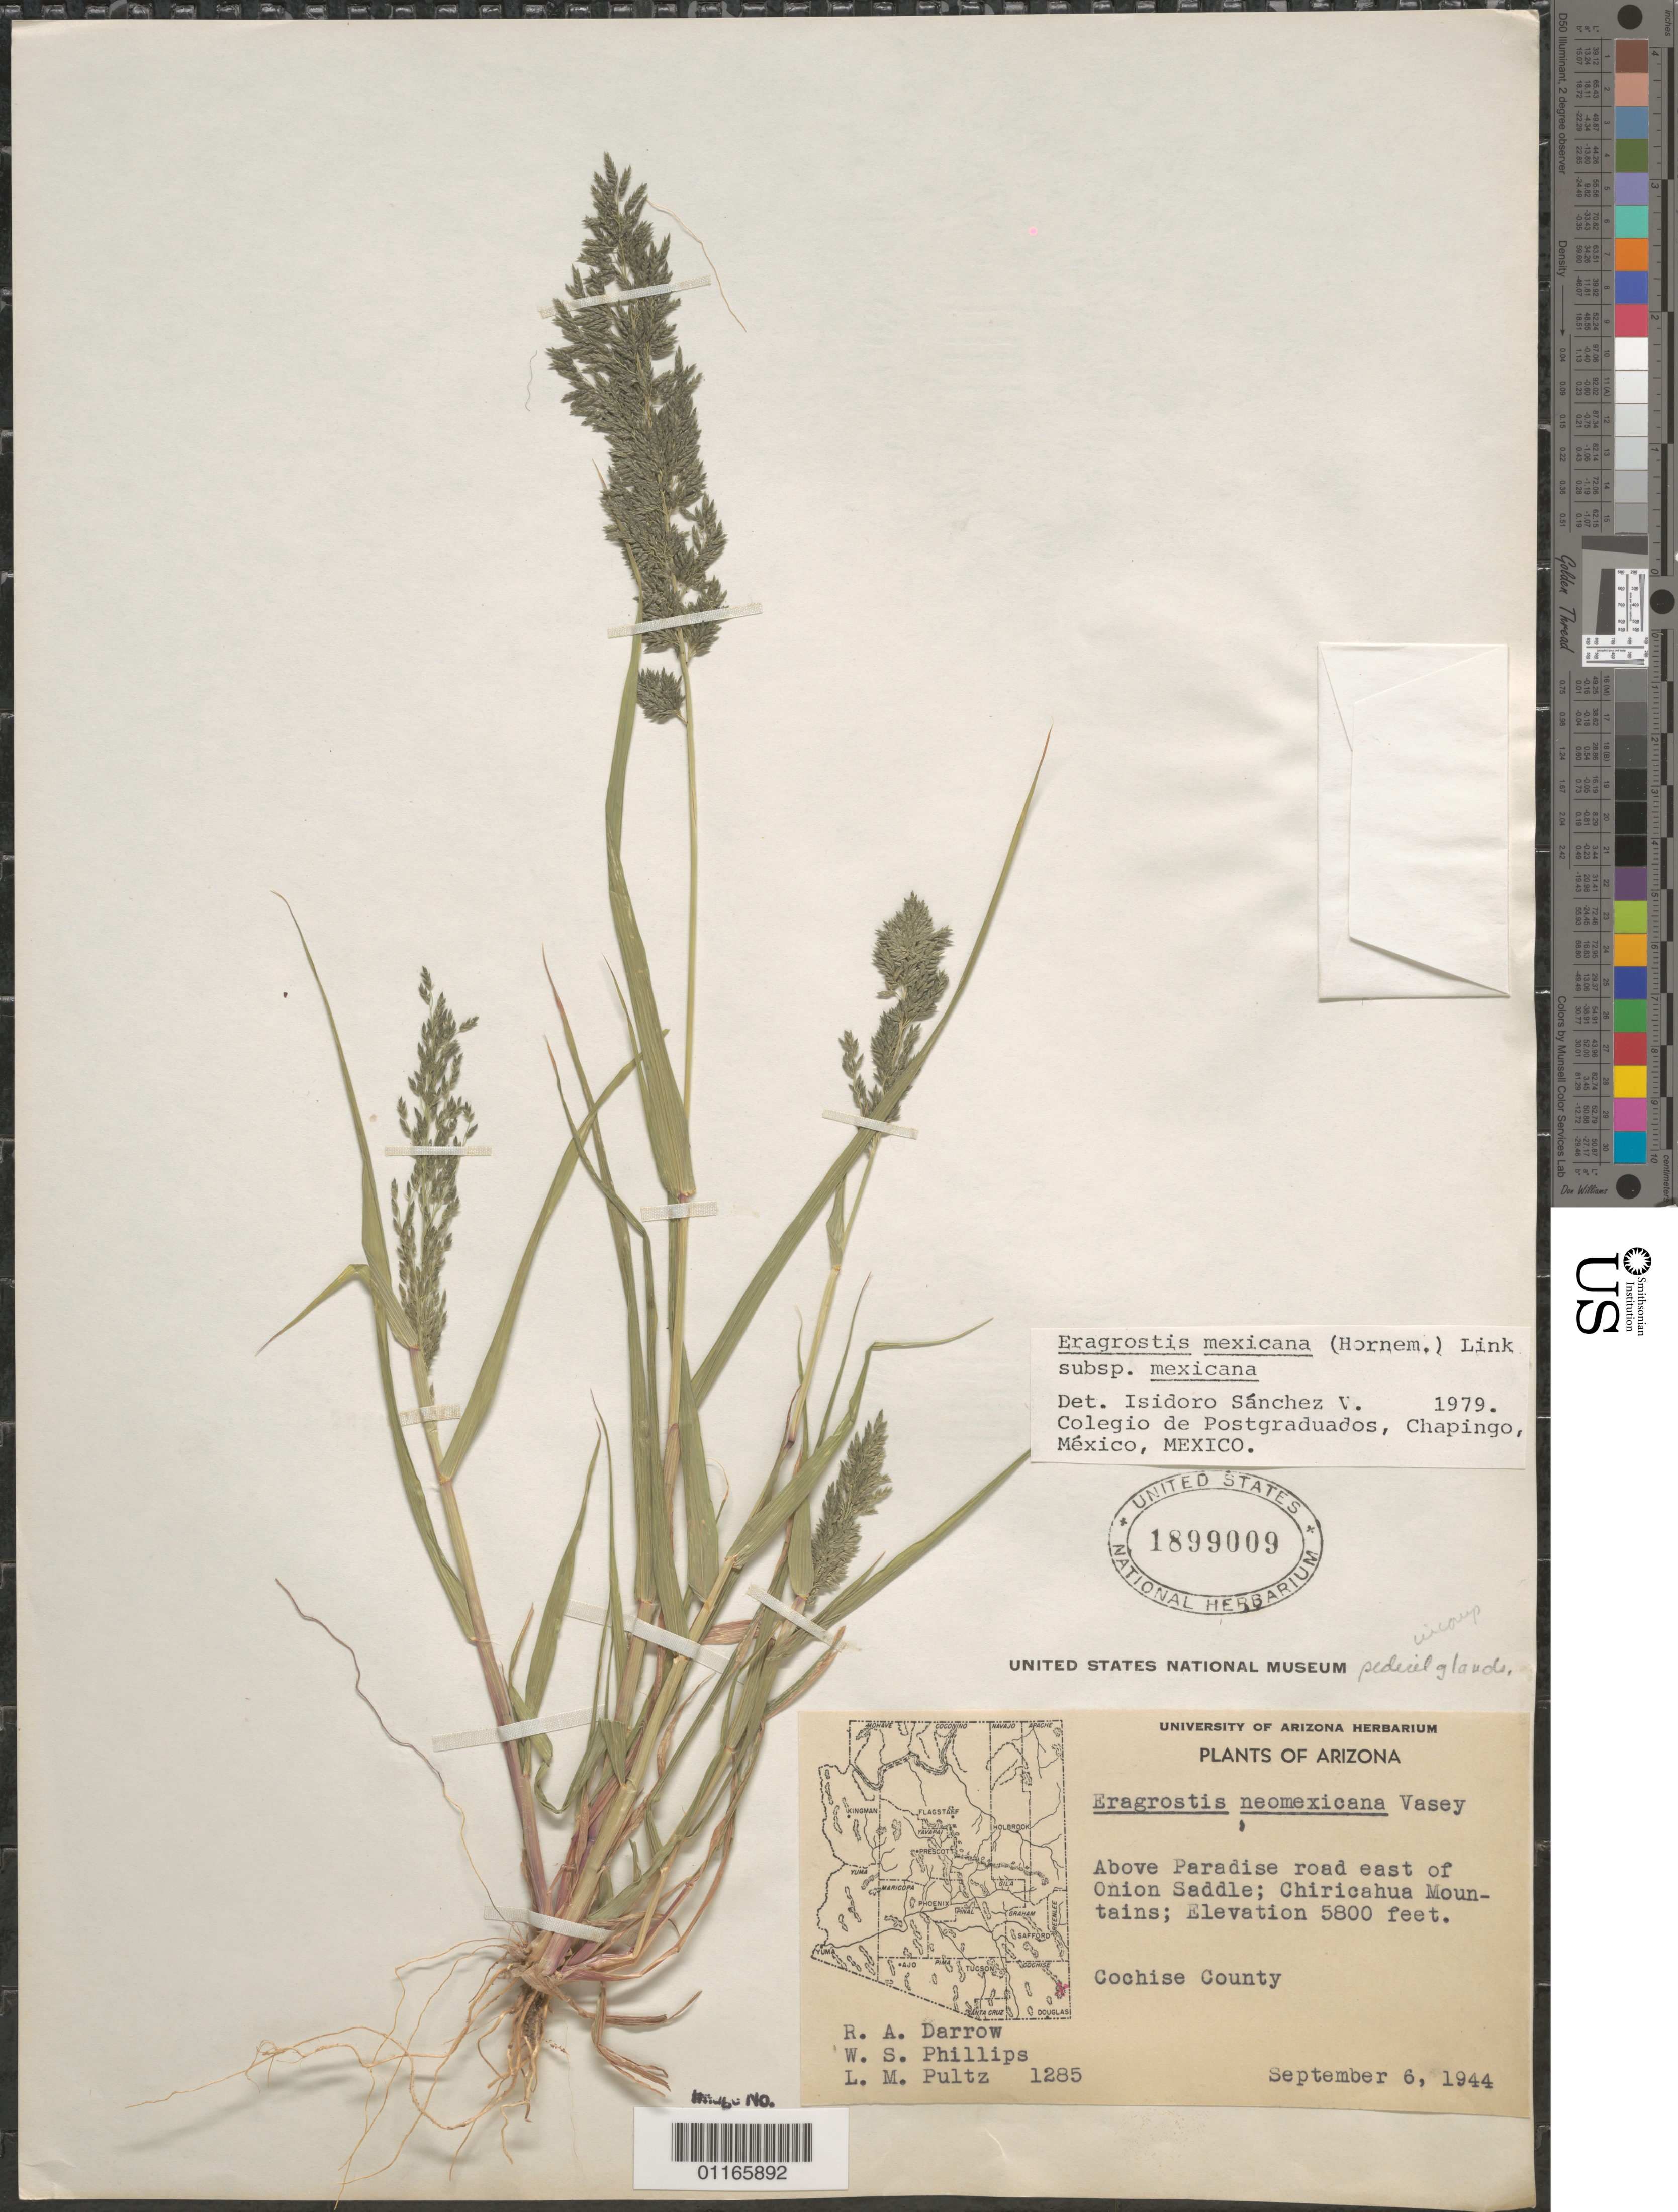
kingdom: Plantae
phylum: Tracheophyta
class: Liliopsida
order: Poales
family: Poaceae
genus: Eragrostis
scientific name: Eragrostis mexicana subsp. mexicana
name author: (Hornem.) Link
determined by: Sánchez Vega, Isidoro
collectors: R. A. Darrow, W. S. Phillips & L. Pultz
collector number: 1285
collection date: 1944-09-06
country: United States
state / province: Arizona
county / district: Cochise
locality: Above Paradise road east of Onion Saddle; Chiricahua Mountains.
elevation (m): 1768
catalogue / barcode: US 1899009